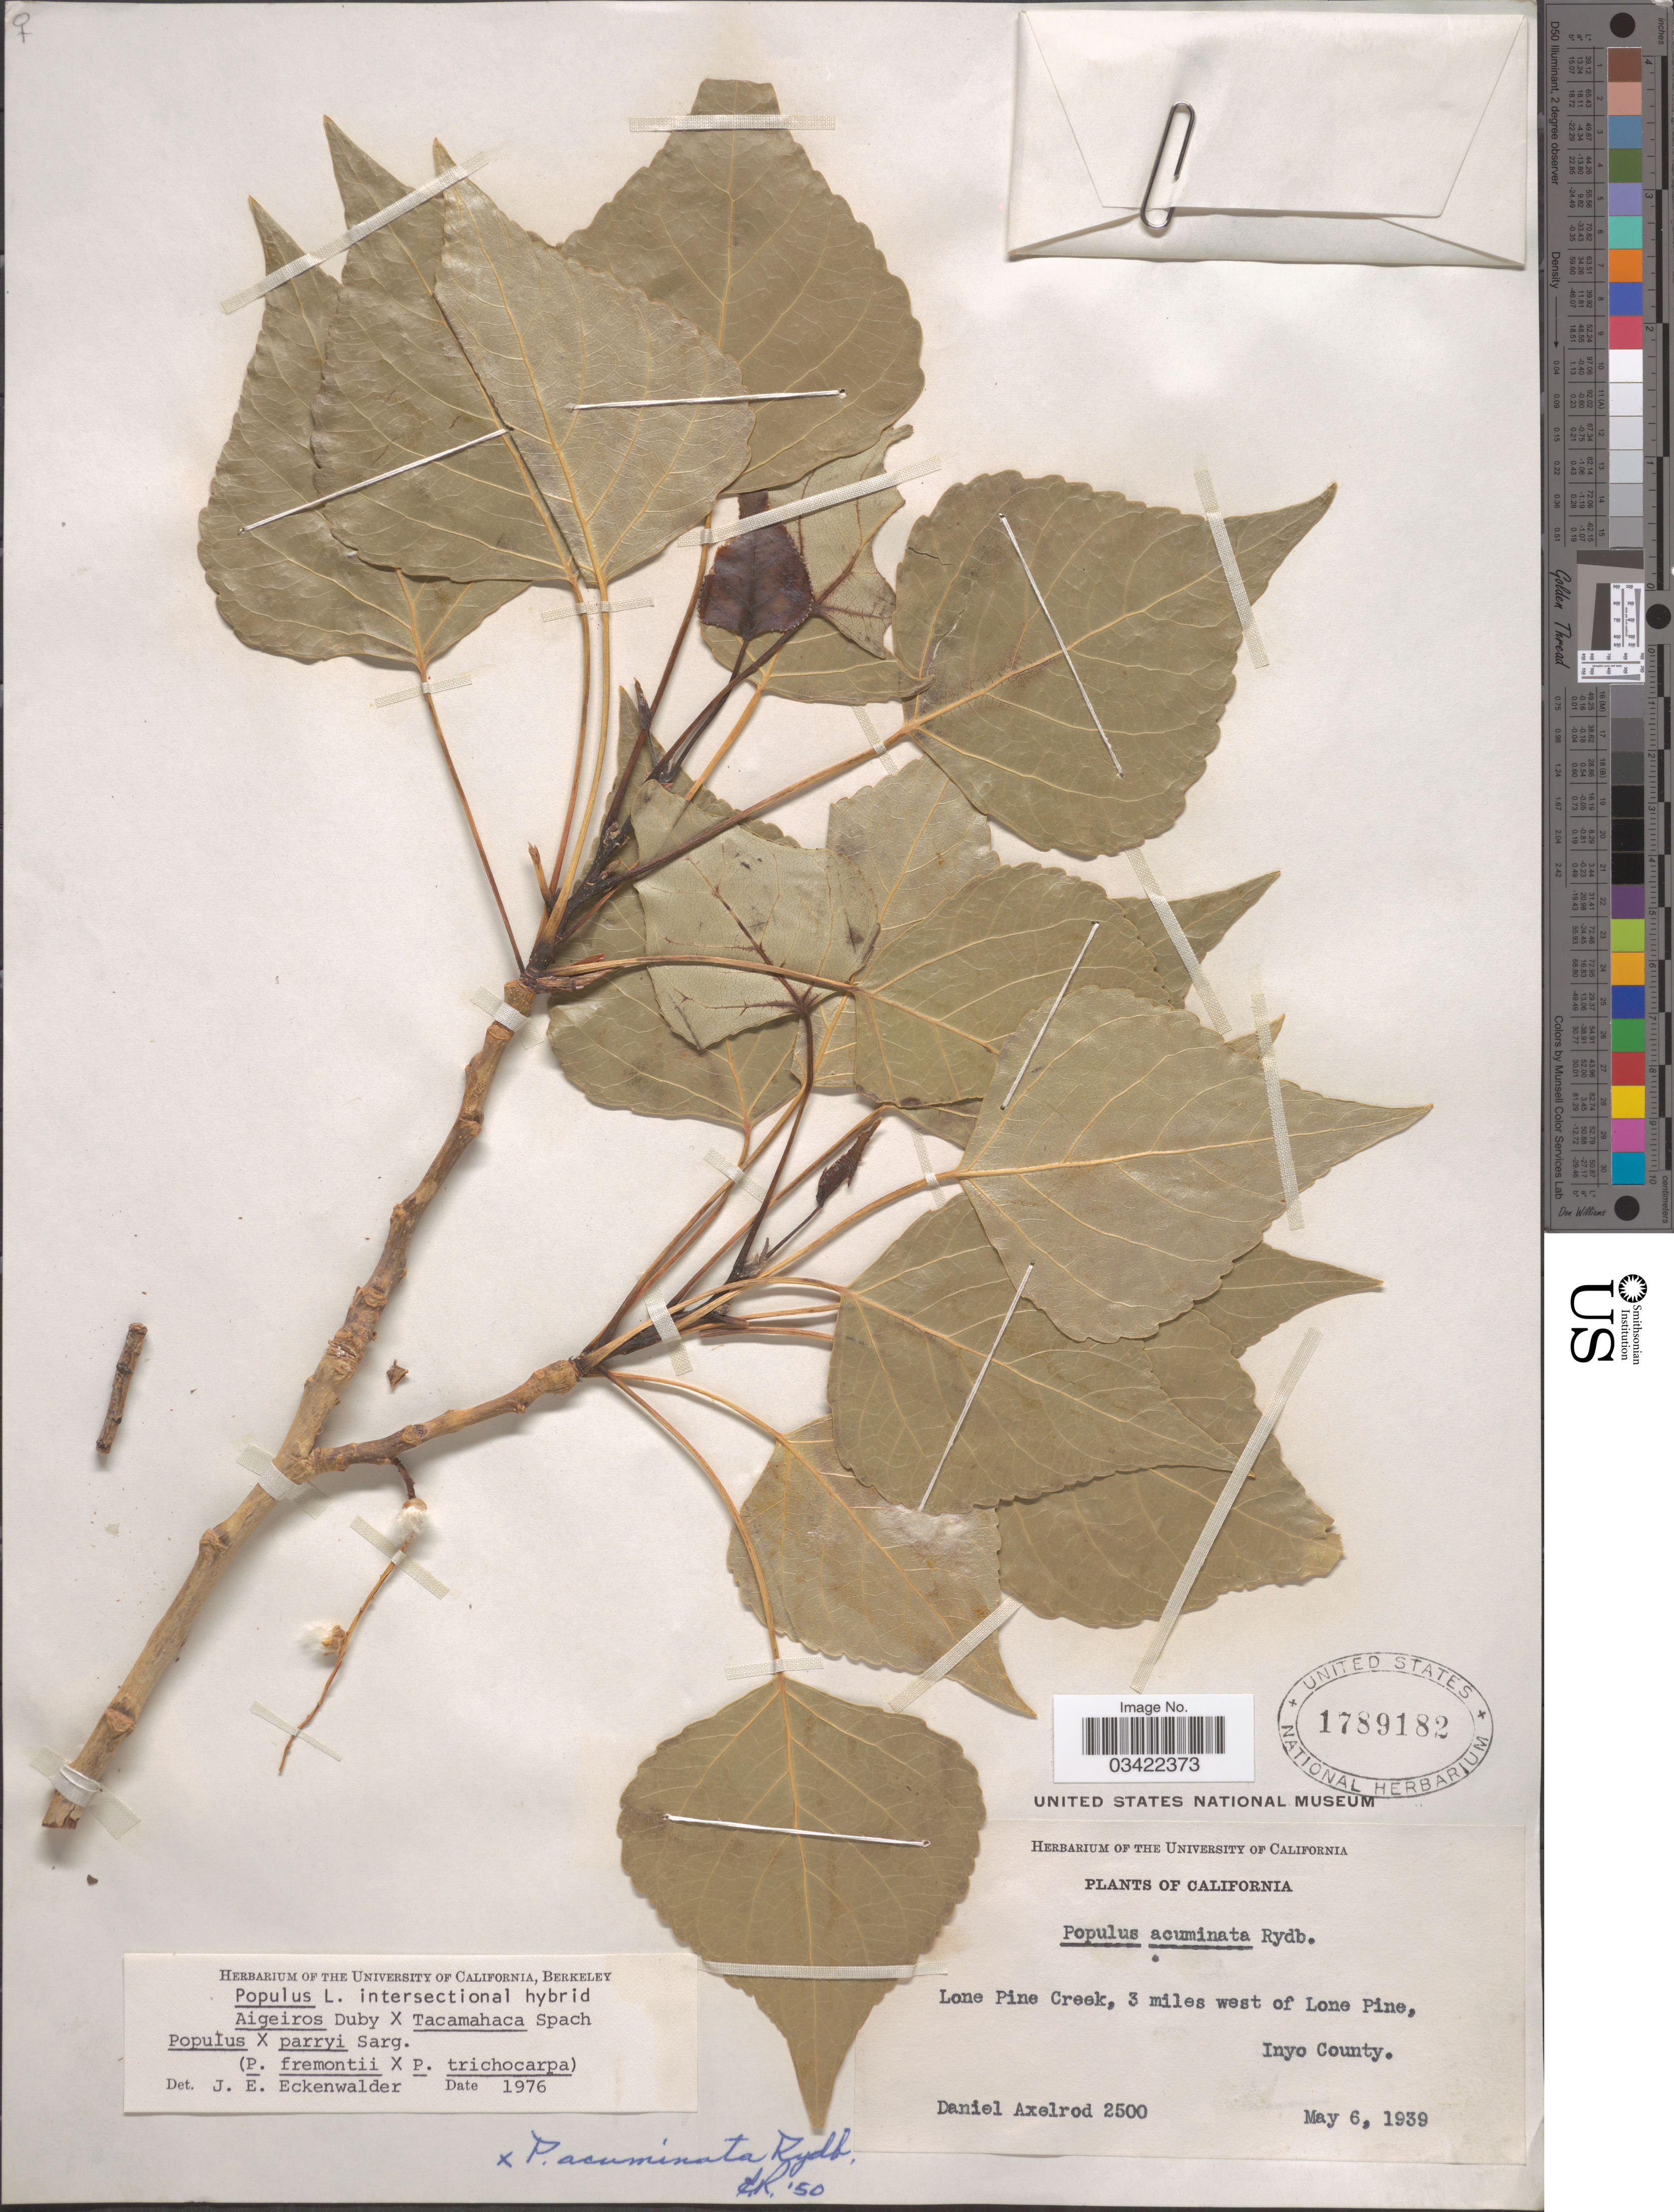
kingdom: Plantae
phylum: Tracheophyta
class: Magnoliopsida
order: Malpighiales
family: Salicaceae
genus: Populus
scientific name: Populus x parryi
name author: Sarg.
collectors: D. Axelrod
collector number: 2500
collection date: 1939-05-06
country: United States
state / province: California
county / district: Inyo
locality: Lone Pine Creek, 3 miles west of Lone Pine, Inyo County.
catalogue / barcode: US 1789182